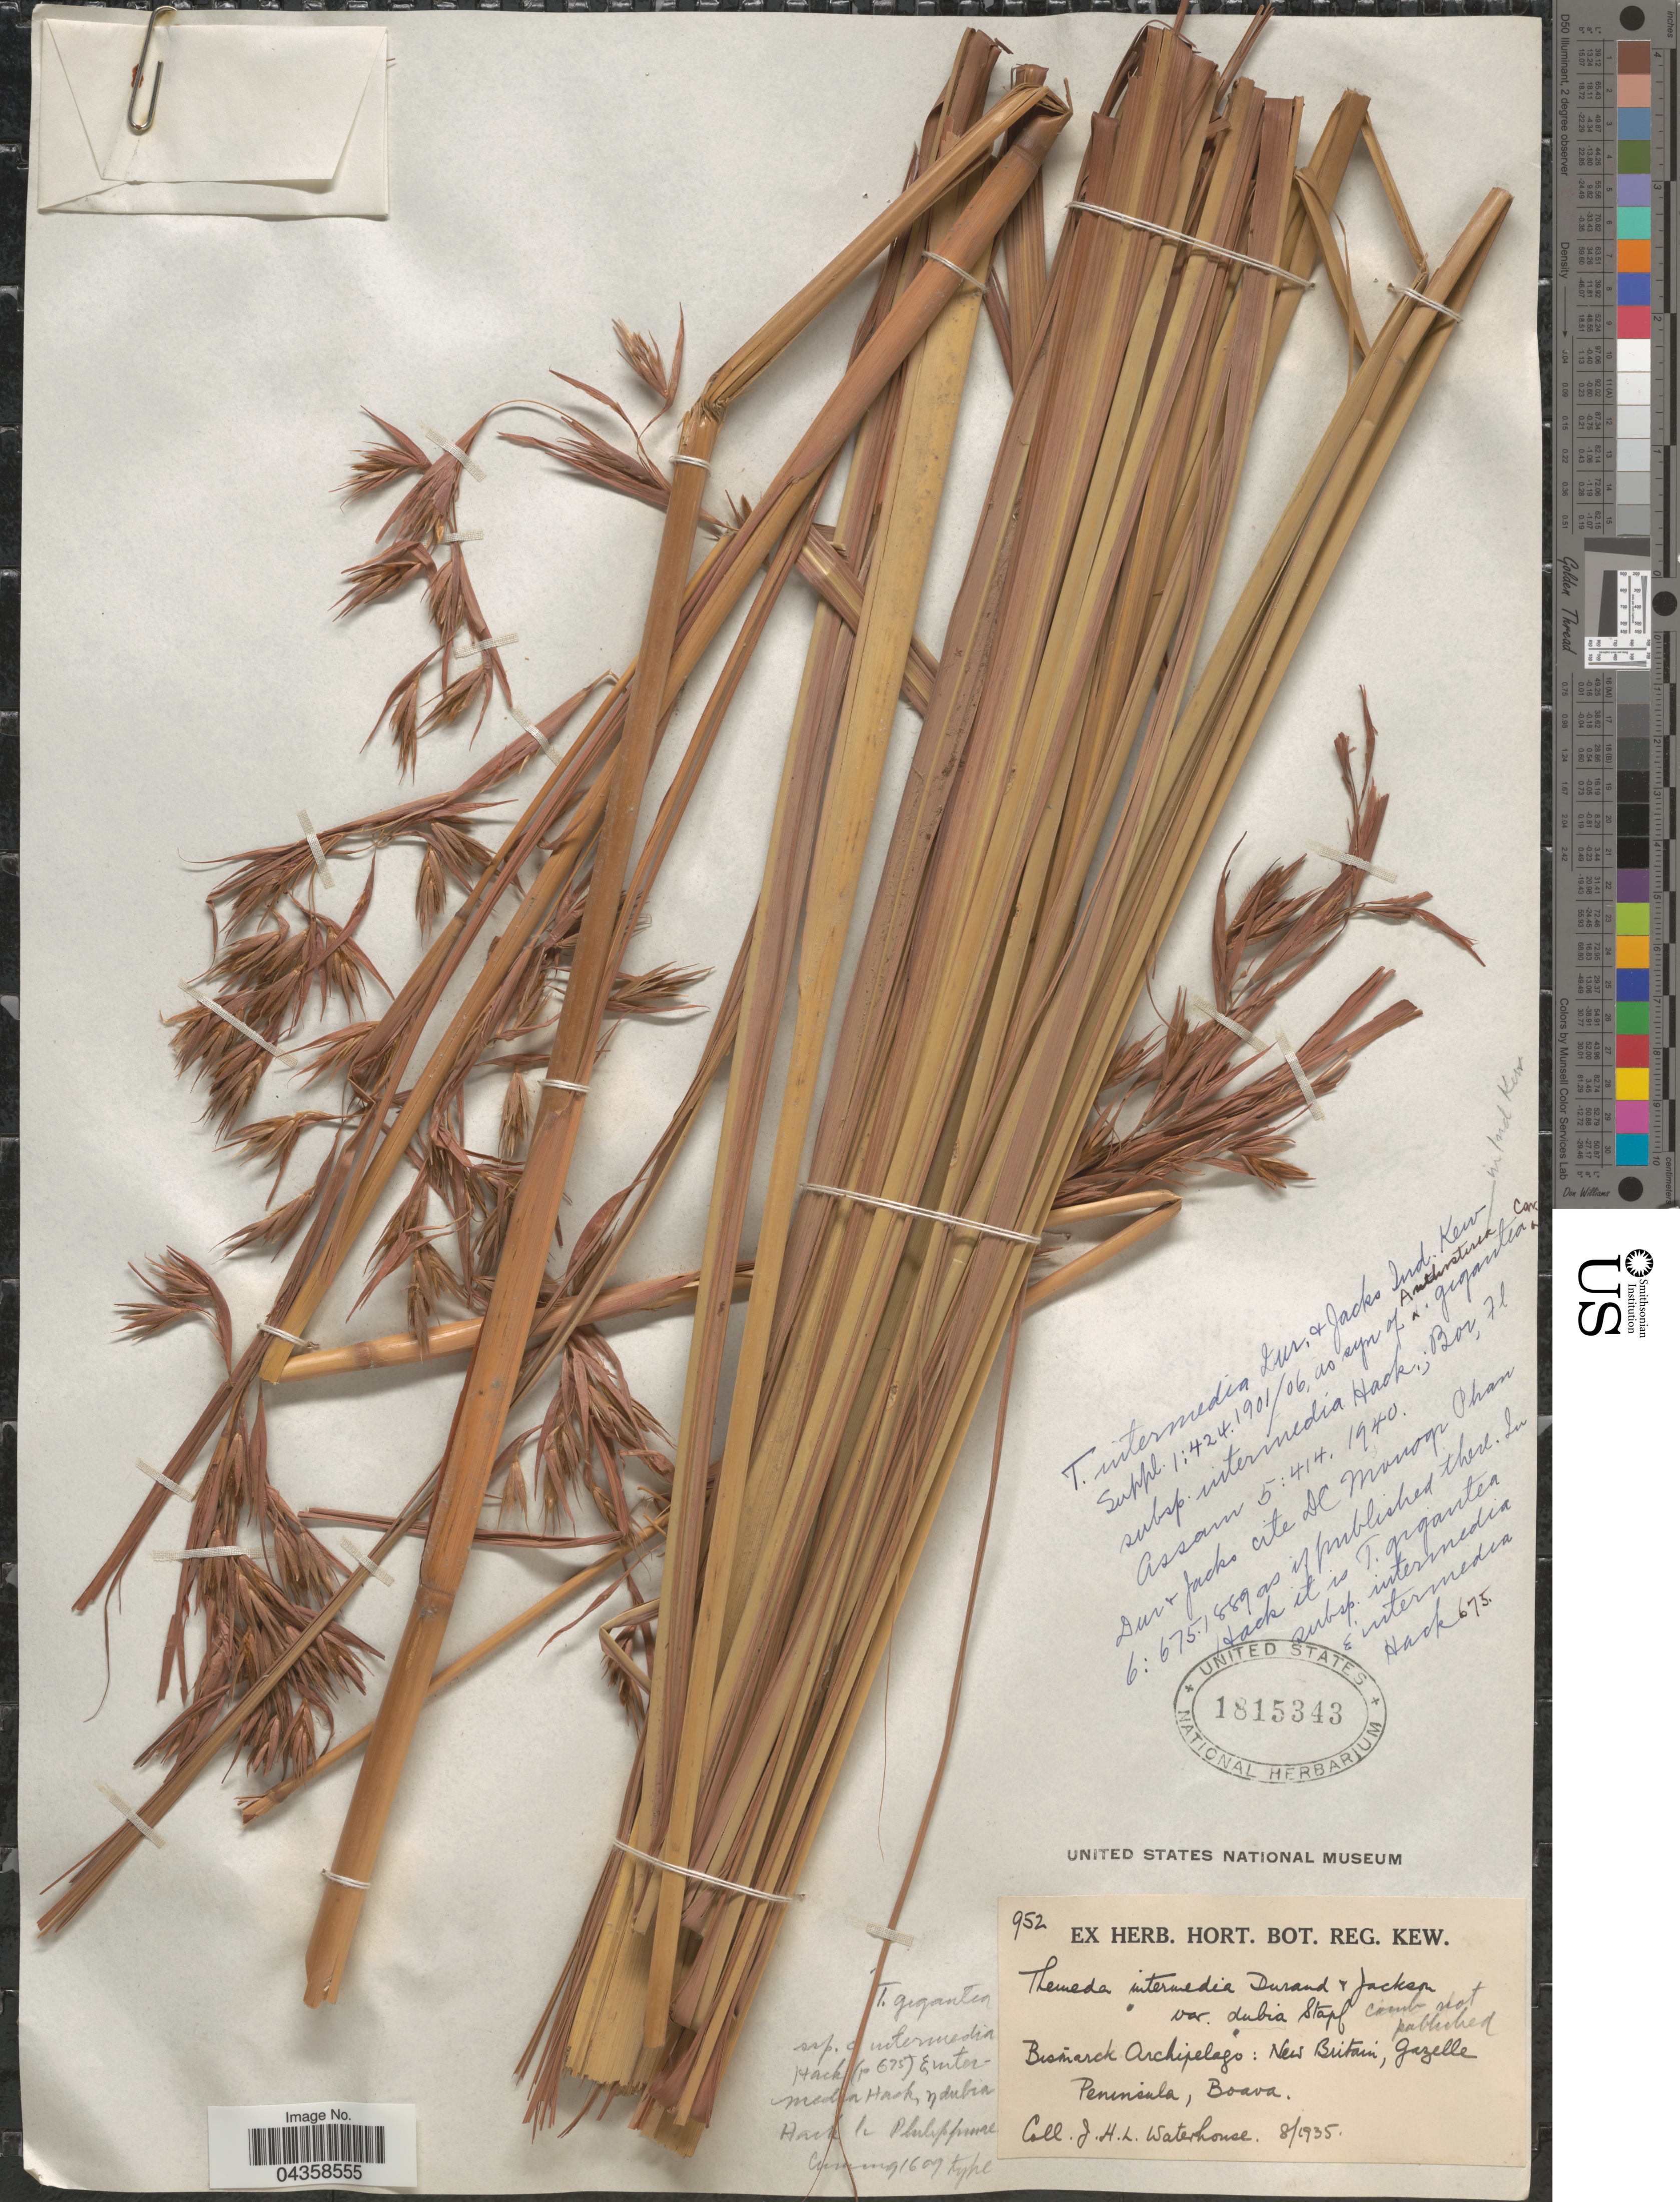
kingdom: Plantae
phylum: Tracheophyta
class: Liliopsida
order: Poales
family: Poaceae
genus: Themeda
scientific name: Themeda intermedia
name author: (Hack.) Bor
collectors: J. Waterhouse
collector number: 952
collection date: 1935-08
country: Papua New Guinea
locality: Bismarck Archipelago: New Britain, Gazelle Peninsula, Boava.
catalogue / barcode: US 1815343